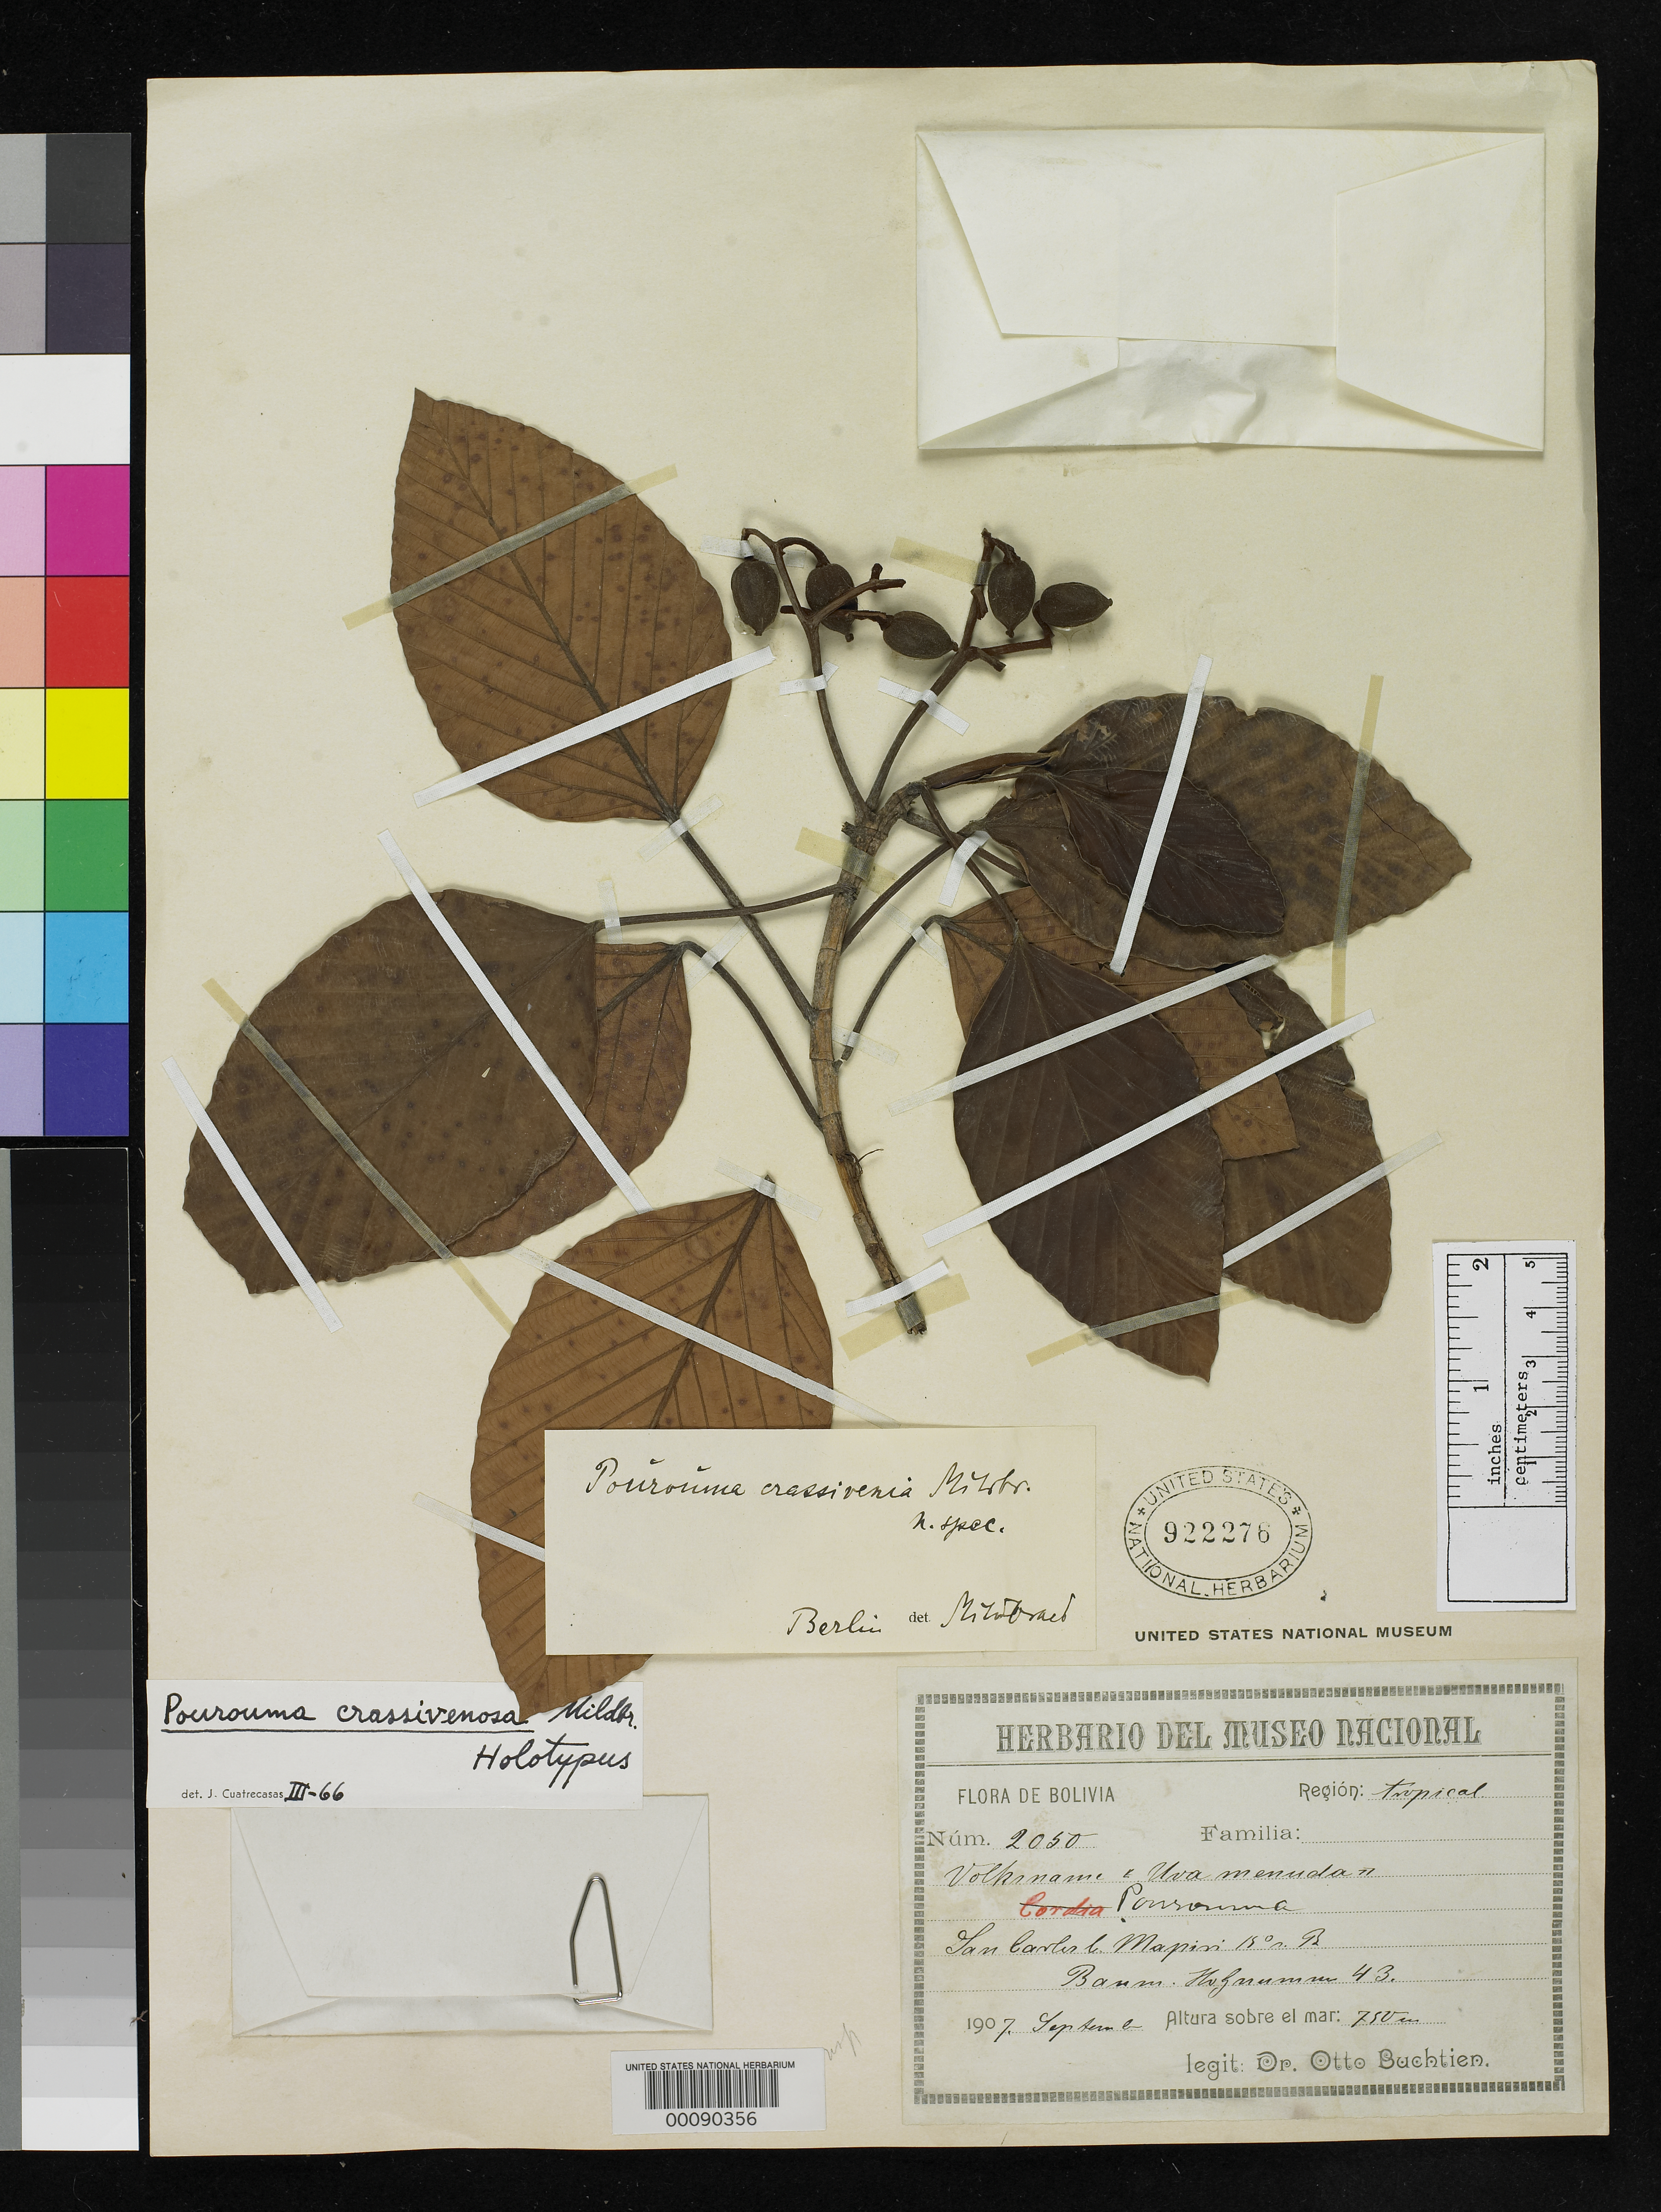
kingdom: Plantae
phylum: Tracheophyta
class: Magnoliopsida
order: Rosales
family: Urticaceae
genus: Pourouma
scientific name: Pourouma crassivenosa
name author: Mildbr.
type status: Holotype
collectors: O. Buchtien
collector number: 2050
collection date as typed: Sep 1907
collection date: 1907-09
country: Bolivia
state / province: La Paz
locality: San Carlos near Mapiri.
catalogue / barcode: US 922276